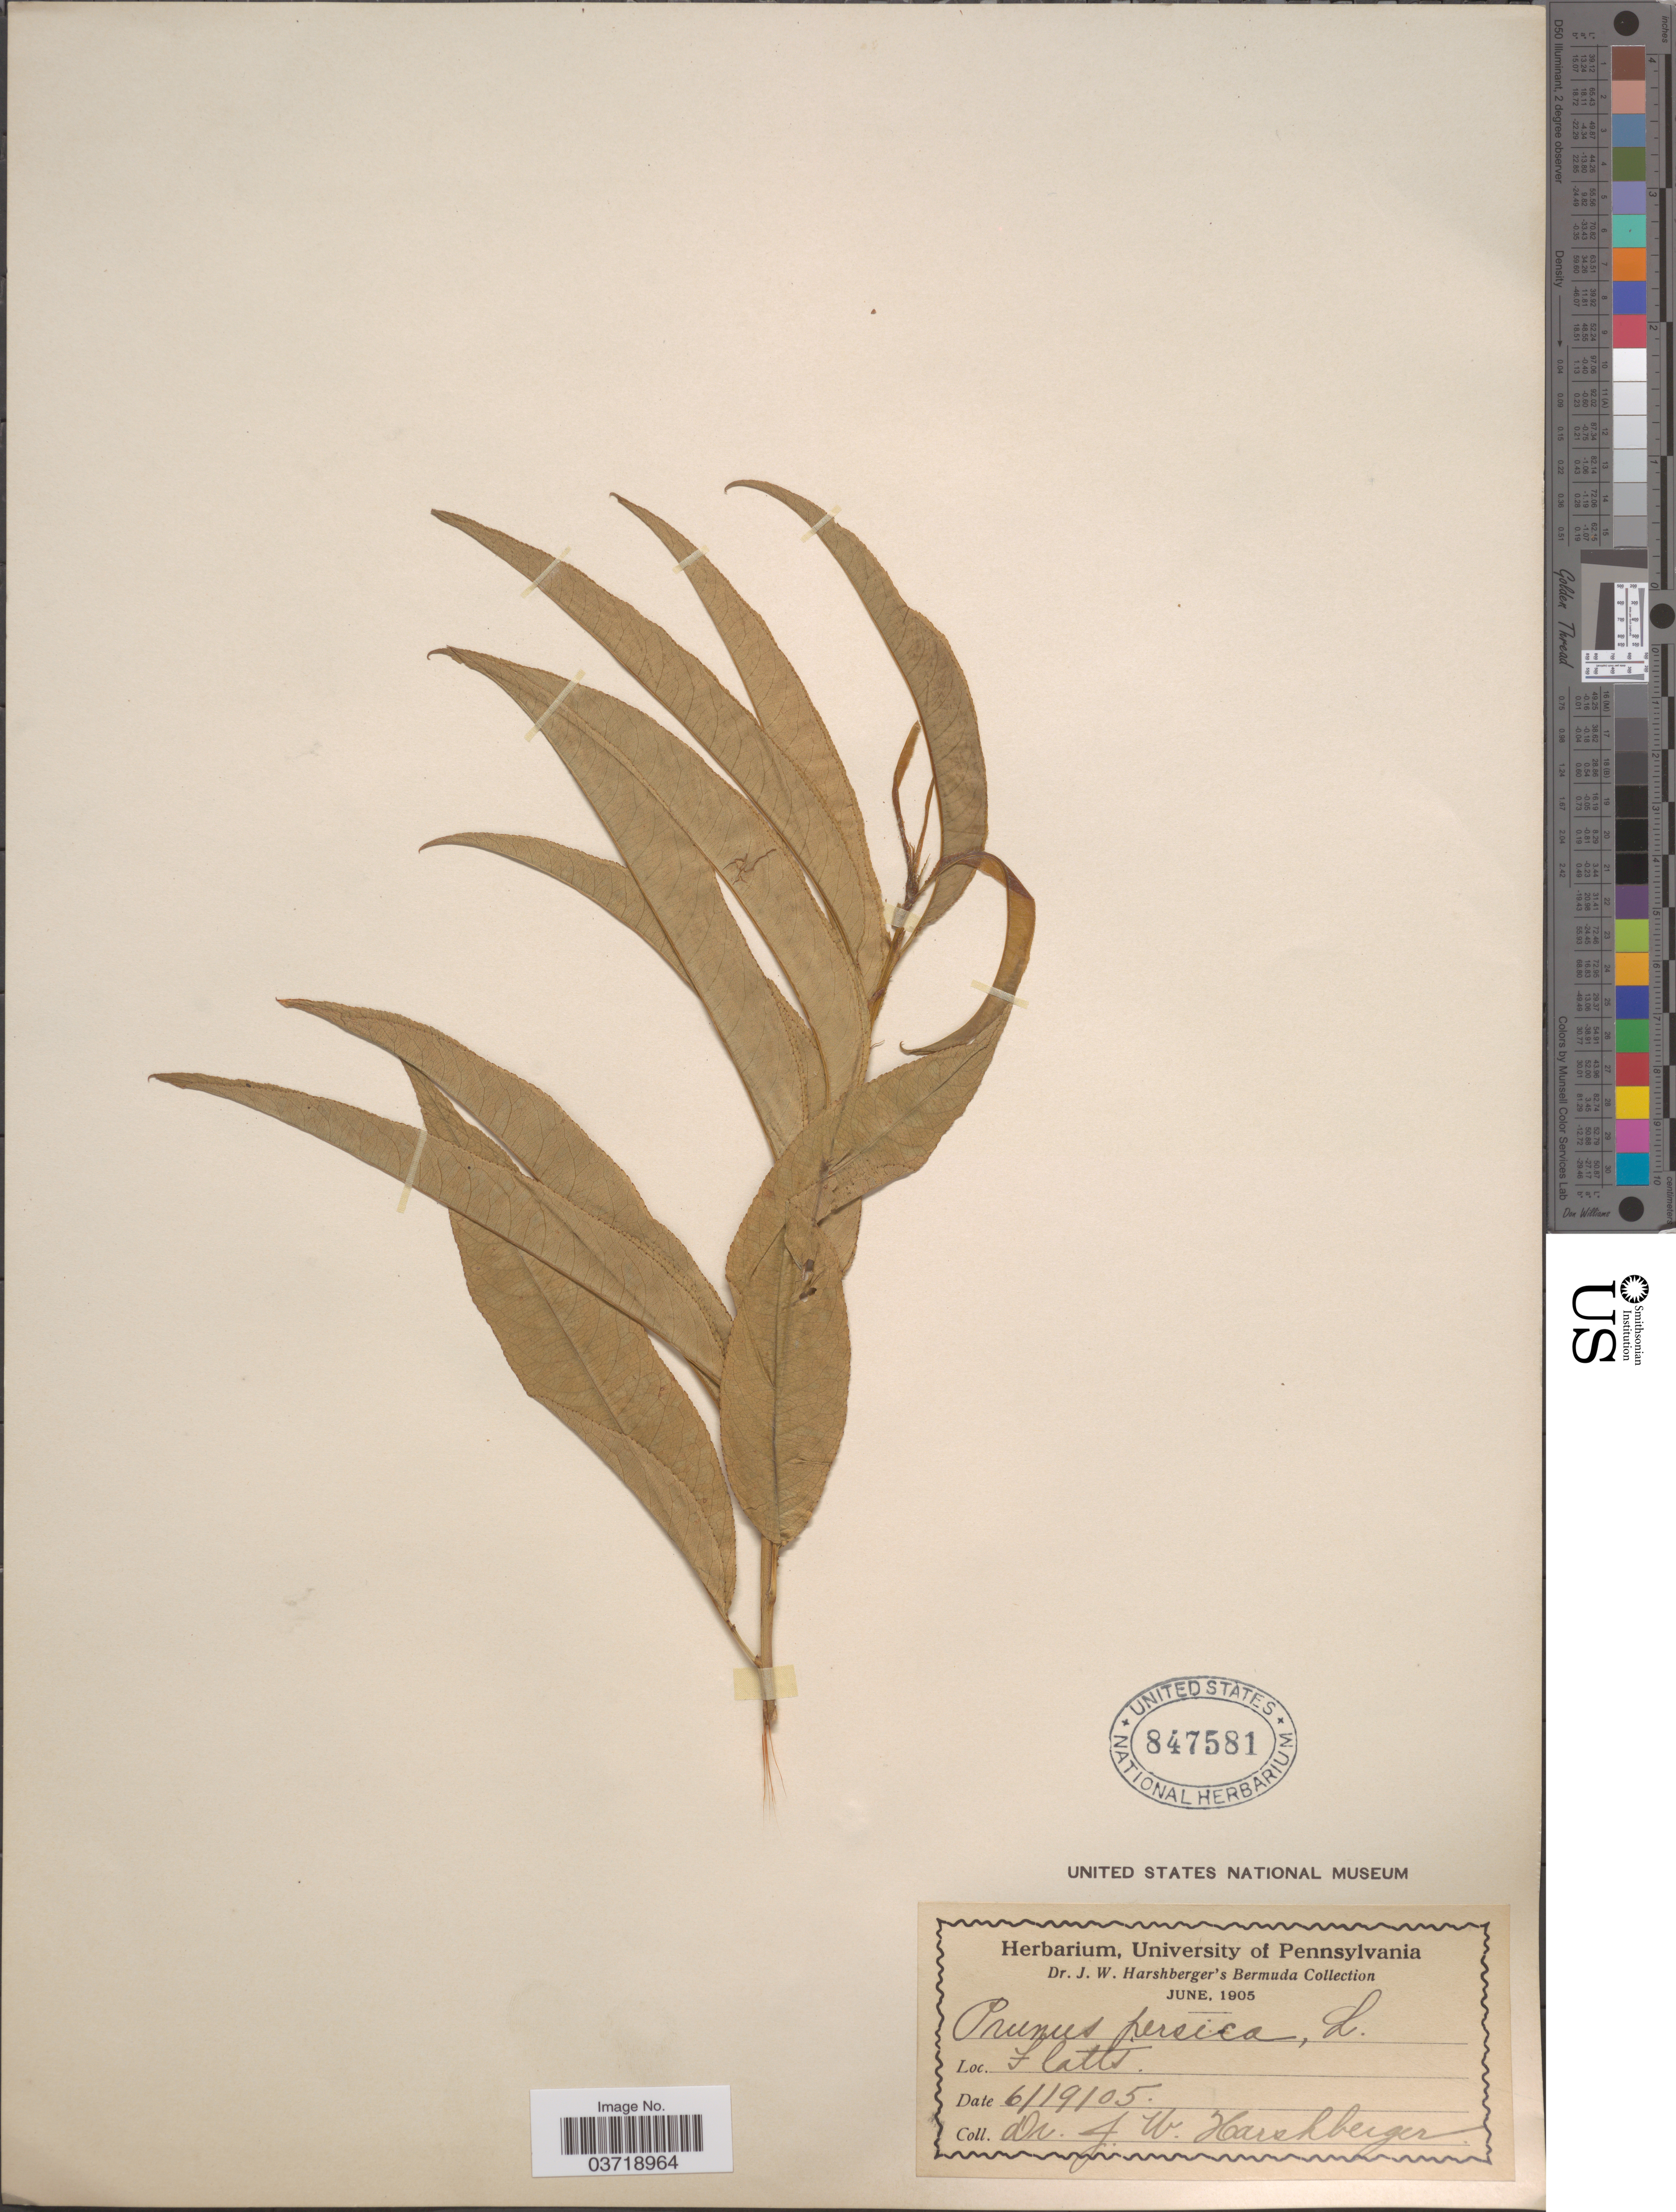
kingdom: Plantae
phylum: Tracheophyta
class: Magnoliopsida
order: Rosales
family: Rosaceae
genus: Prunus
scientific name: Prunus persica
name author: (L.) Batsch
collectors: J. W. Harshberger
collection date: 1905-06-19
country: United States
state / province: Pennsylvania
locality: Flatts.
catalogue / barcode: US 847581